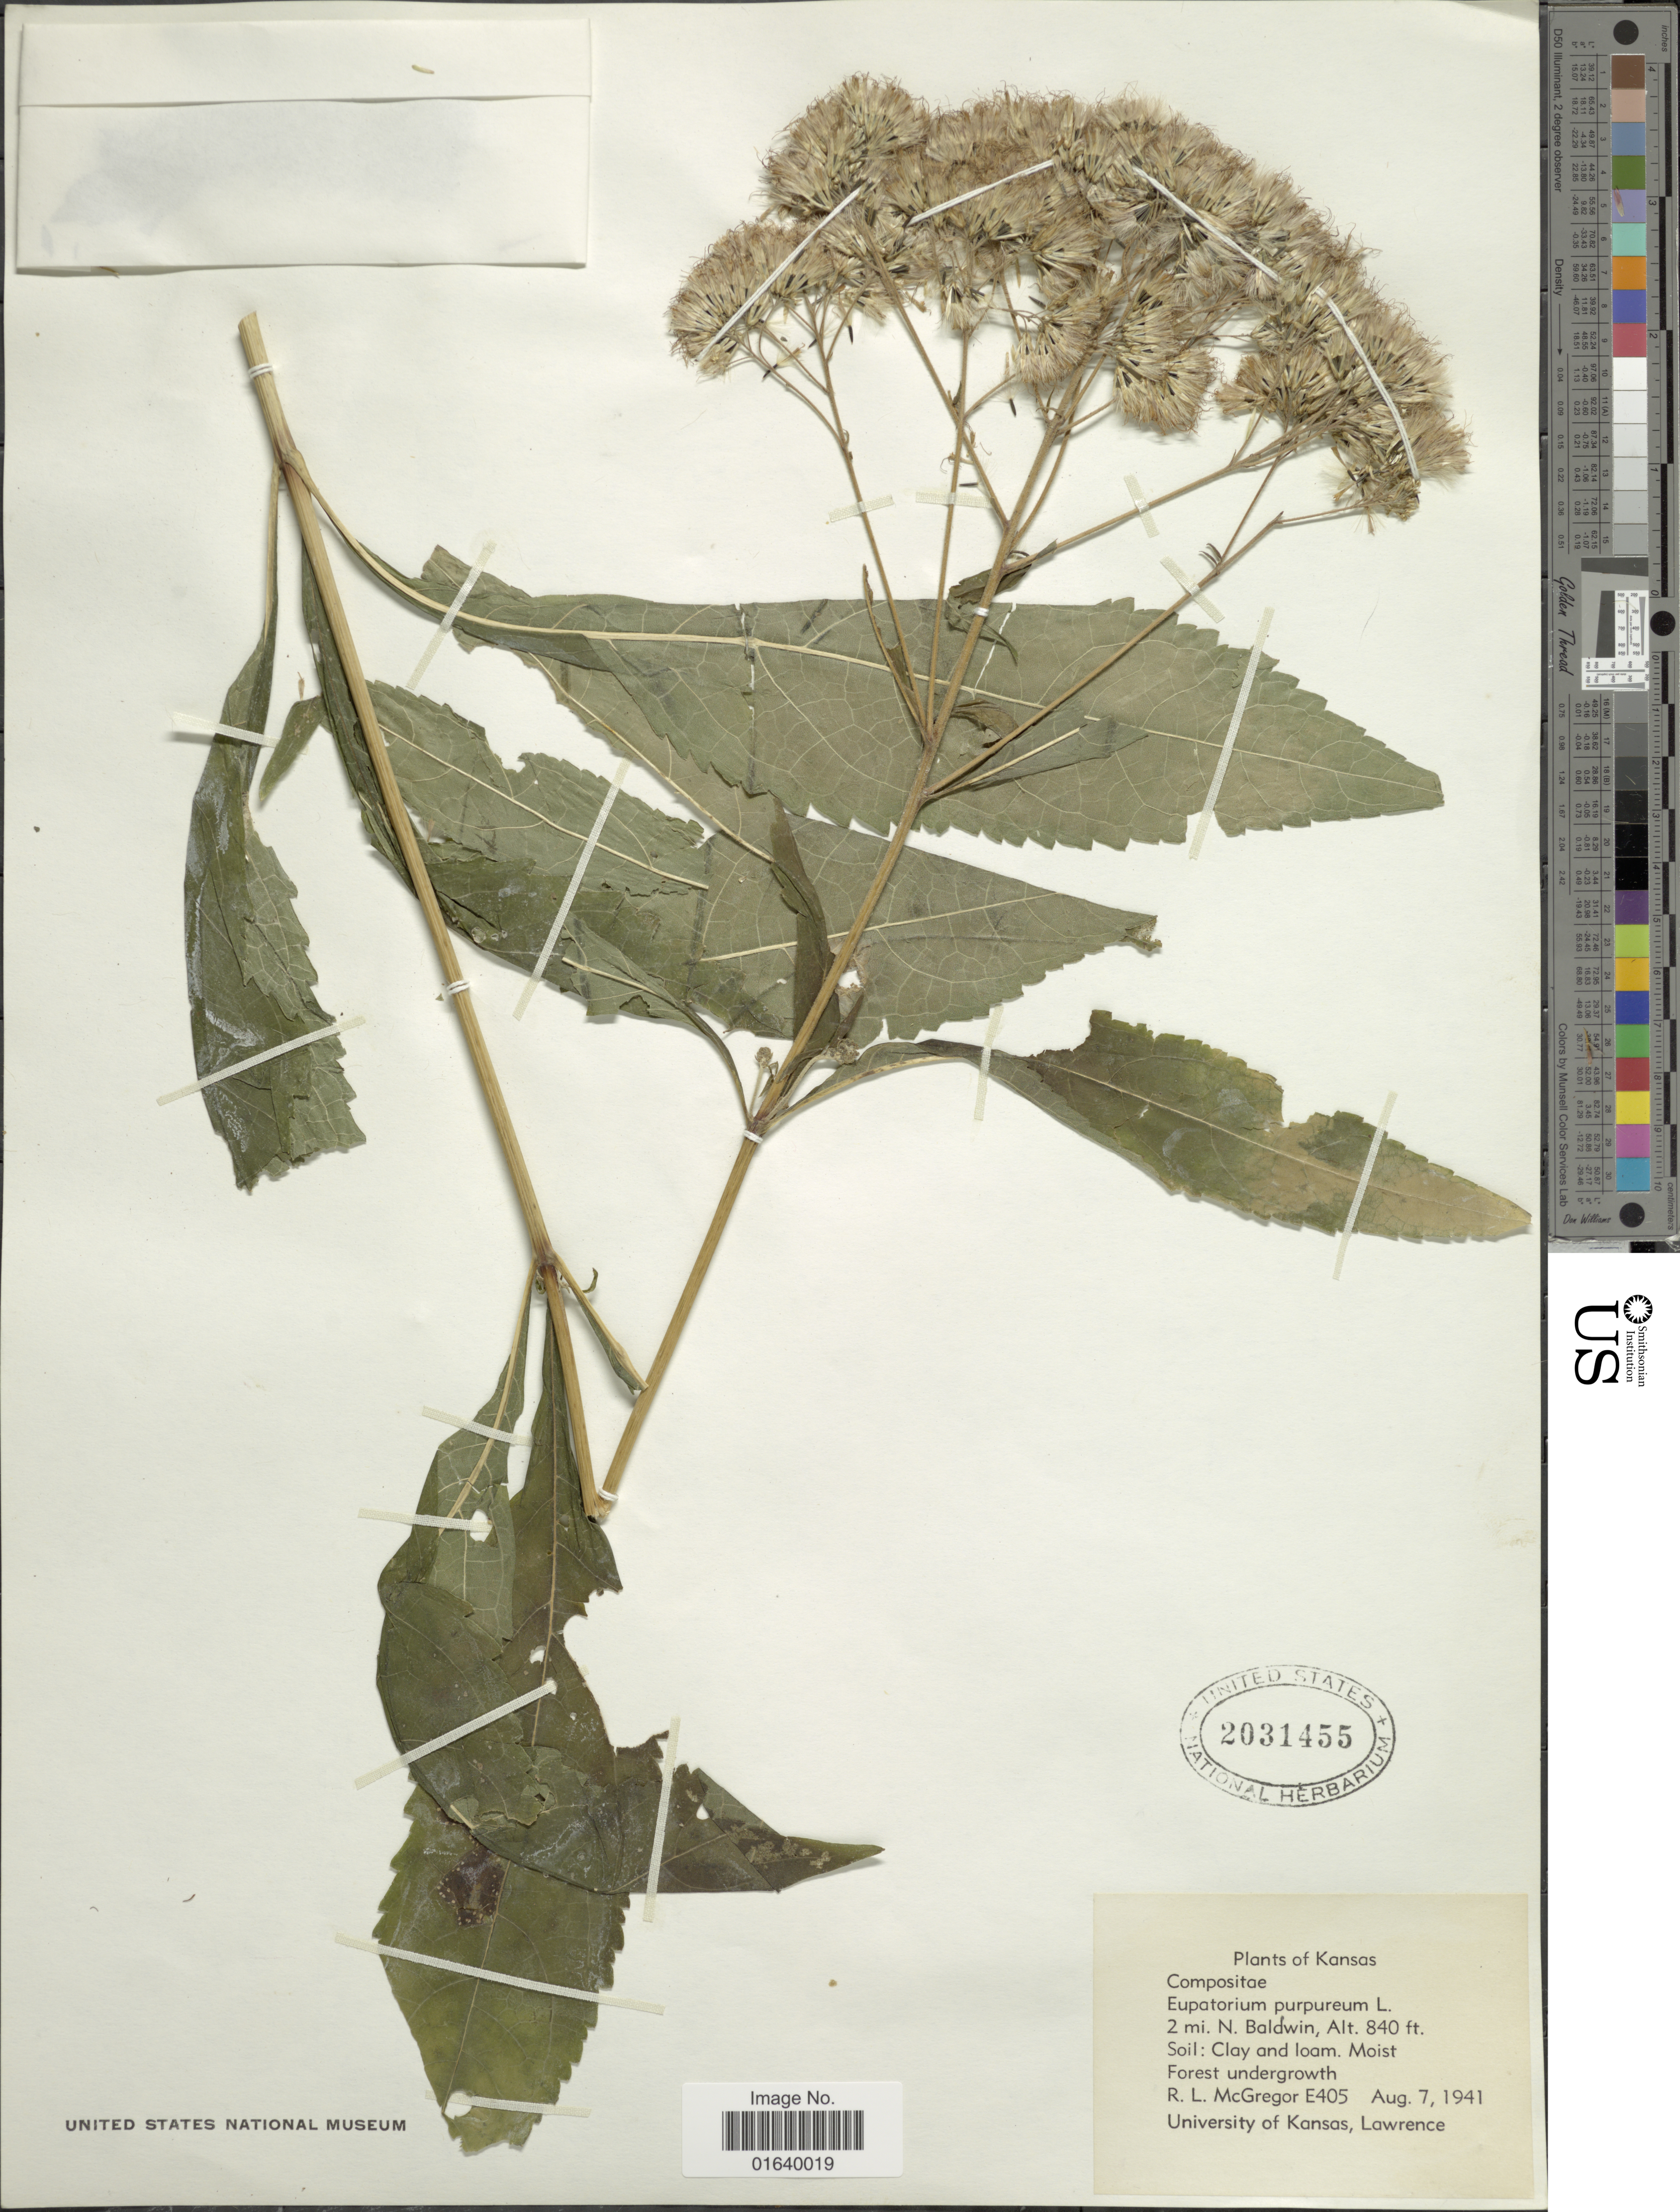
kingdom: Plantae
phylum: Tracheophyta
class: Magnoliopsida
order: Asterales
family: Asteraceae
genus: Eupatorium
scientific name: Eupatorium purpureum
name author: (L.) E.E. Lamont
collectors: R. McGregor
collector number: E405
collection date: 1941-08-07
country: United States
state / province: Kansas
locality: Kansas, 2 mi. N. Baldwin.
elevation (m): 256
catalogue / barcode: US 2031455